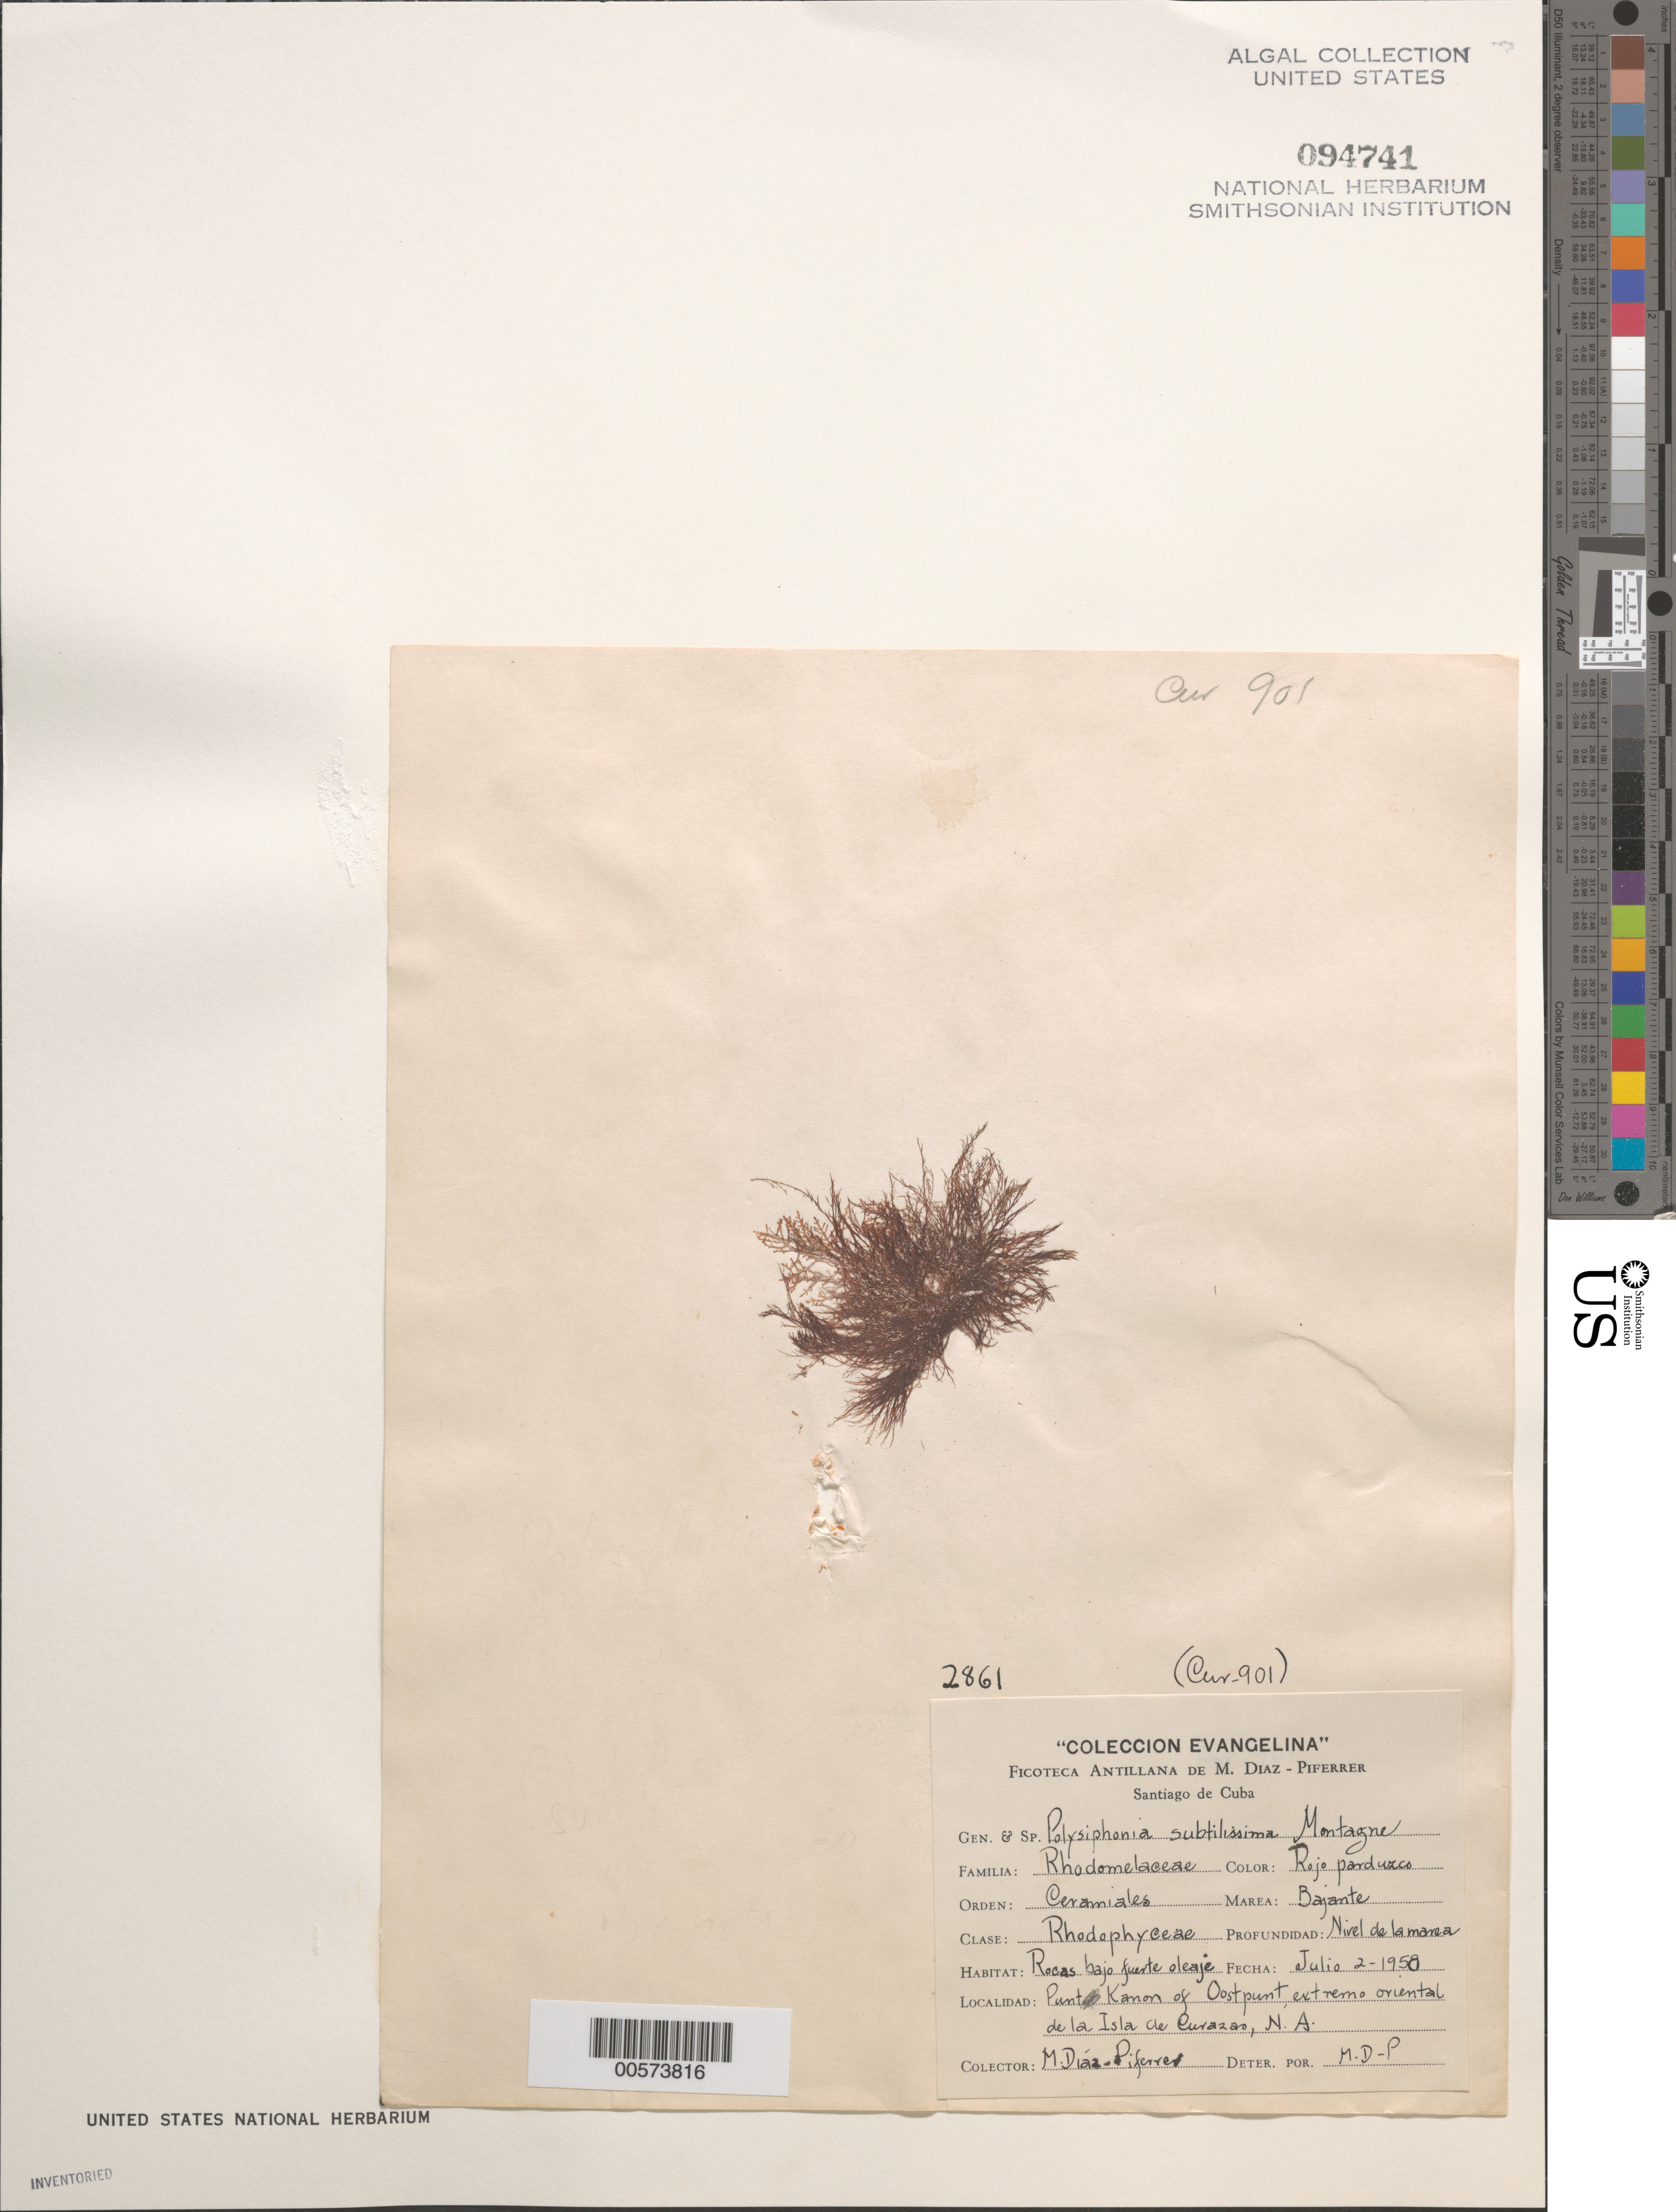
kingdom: Plantae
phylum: Rhodophyta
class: Florideophyceae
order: Ceramiales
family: Rhodomelaceae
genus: Polysiphonia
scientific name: Polysiphonia subtilissima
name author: Mont.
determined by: Diaz-Piferrer, M.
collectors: M. Diaz-Piferrer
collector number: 2861 & CUR. 901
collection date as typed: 02 Jul 1958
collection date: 1958-07-02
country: Curaçao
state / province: ABC Islands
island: Curaçao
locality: Punt Kanon, Oostpunt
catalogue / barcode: US 94741